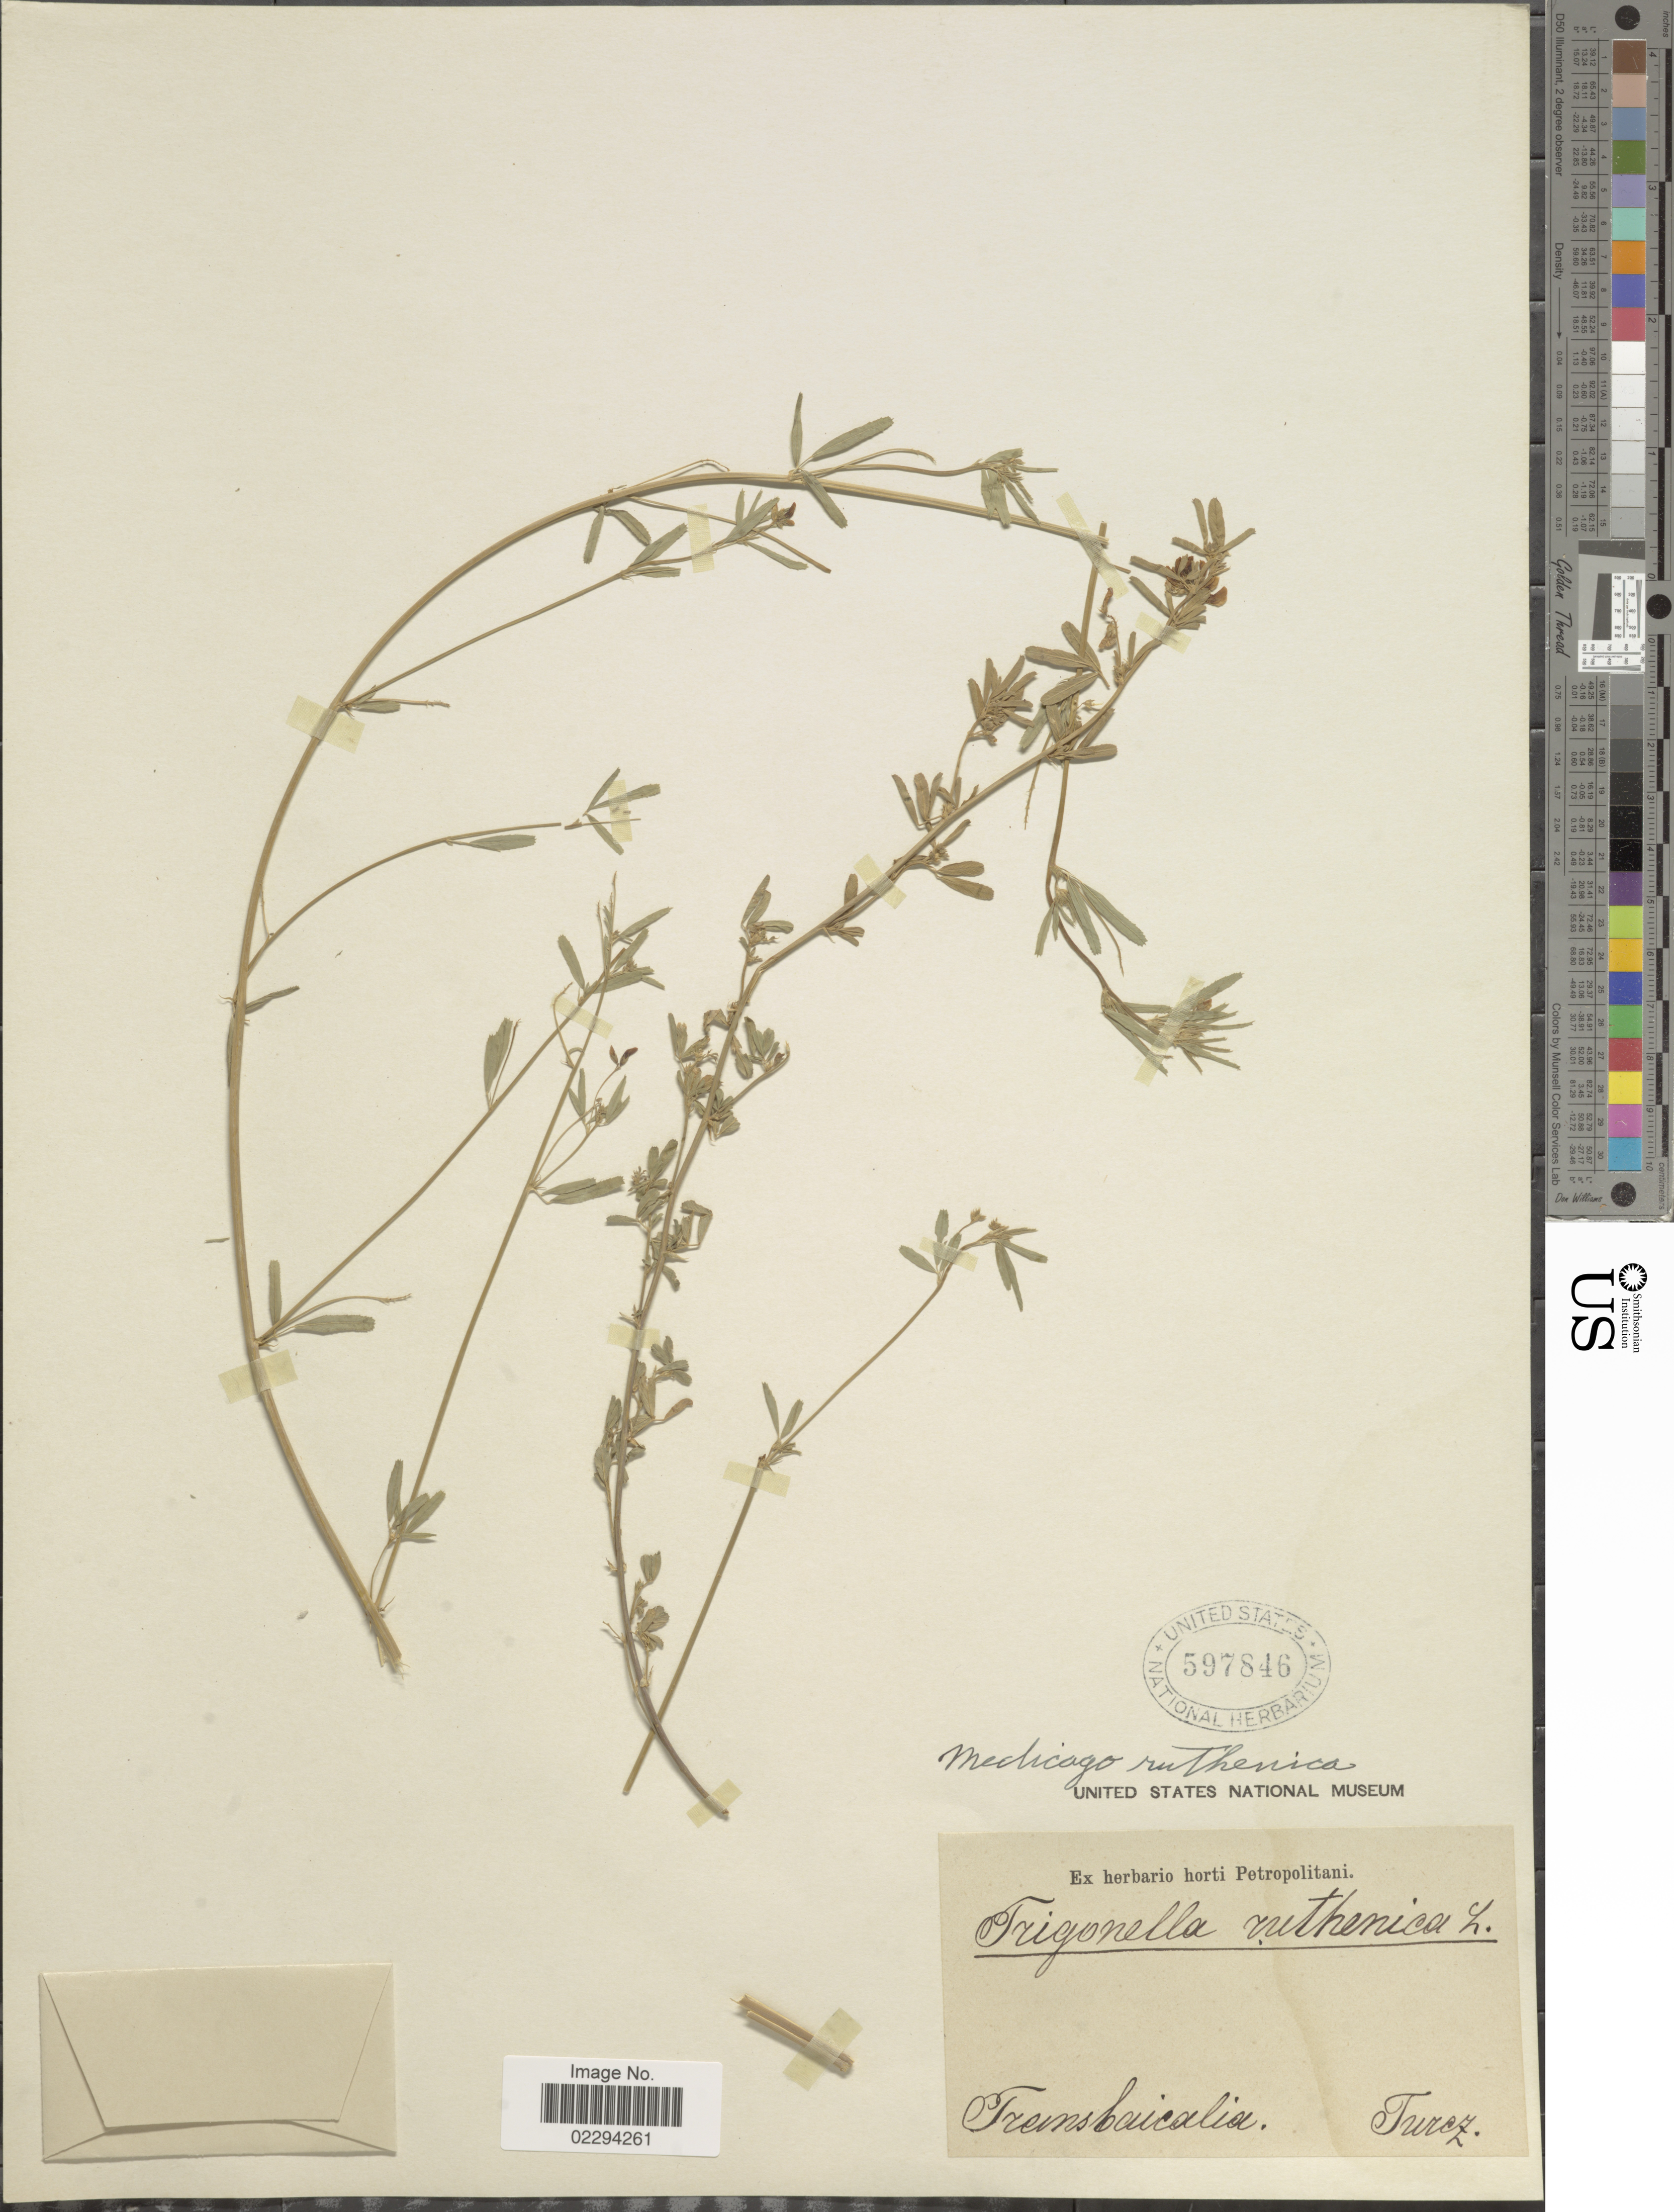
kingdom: Plantae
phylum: Tracheophyta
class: Magnoliopsida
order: Fabales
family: Fabaceae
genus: Medicago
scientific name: Medicago ruthenica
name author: (L.) Trautv.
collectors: Turcz.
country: Russian Federation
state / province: Zabaykalsky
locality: Transbaicalia.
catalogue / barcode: US 597846